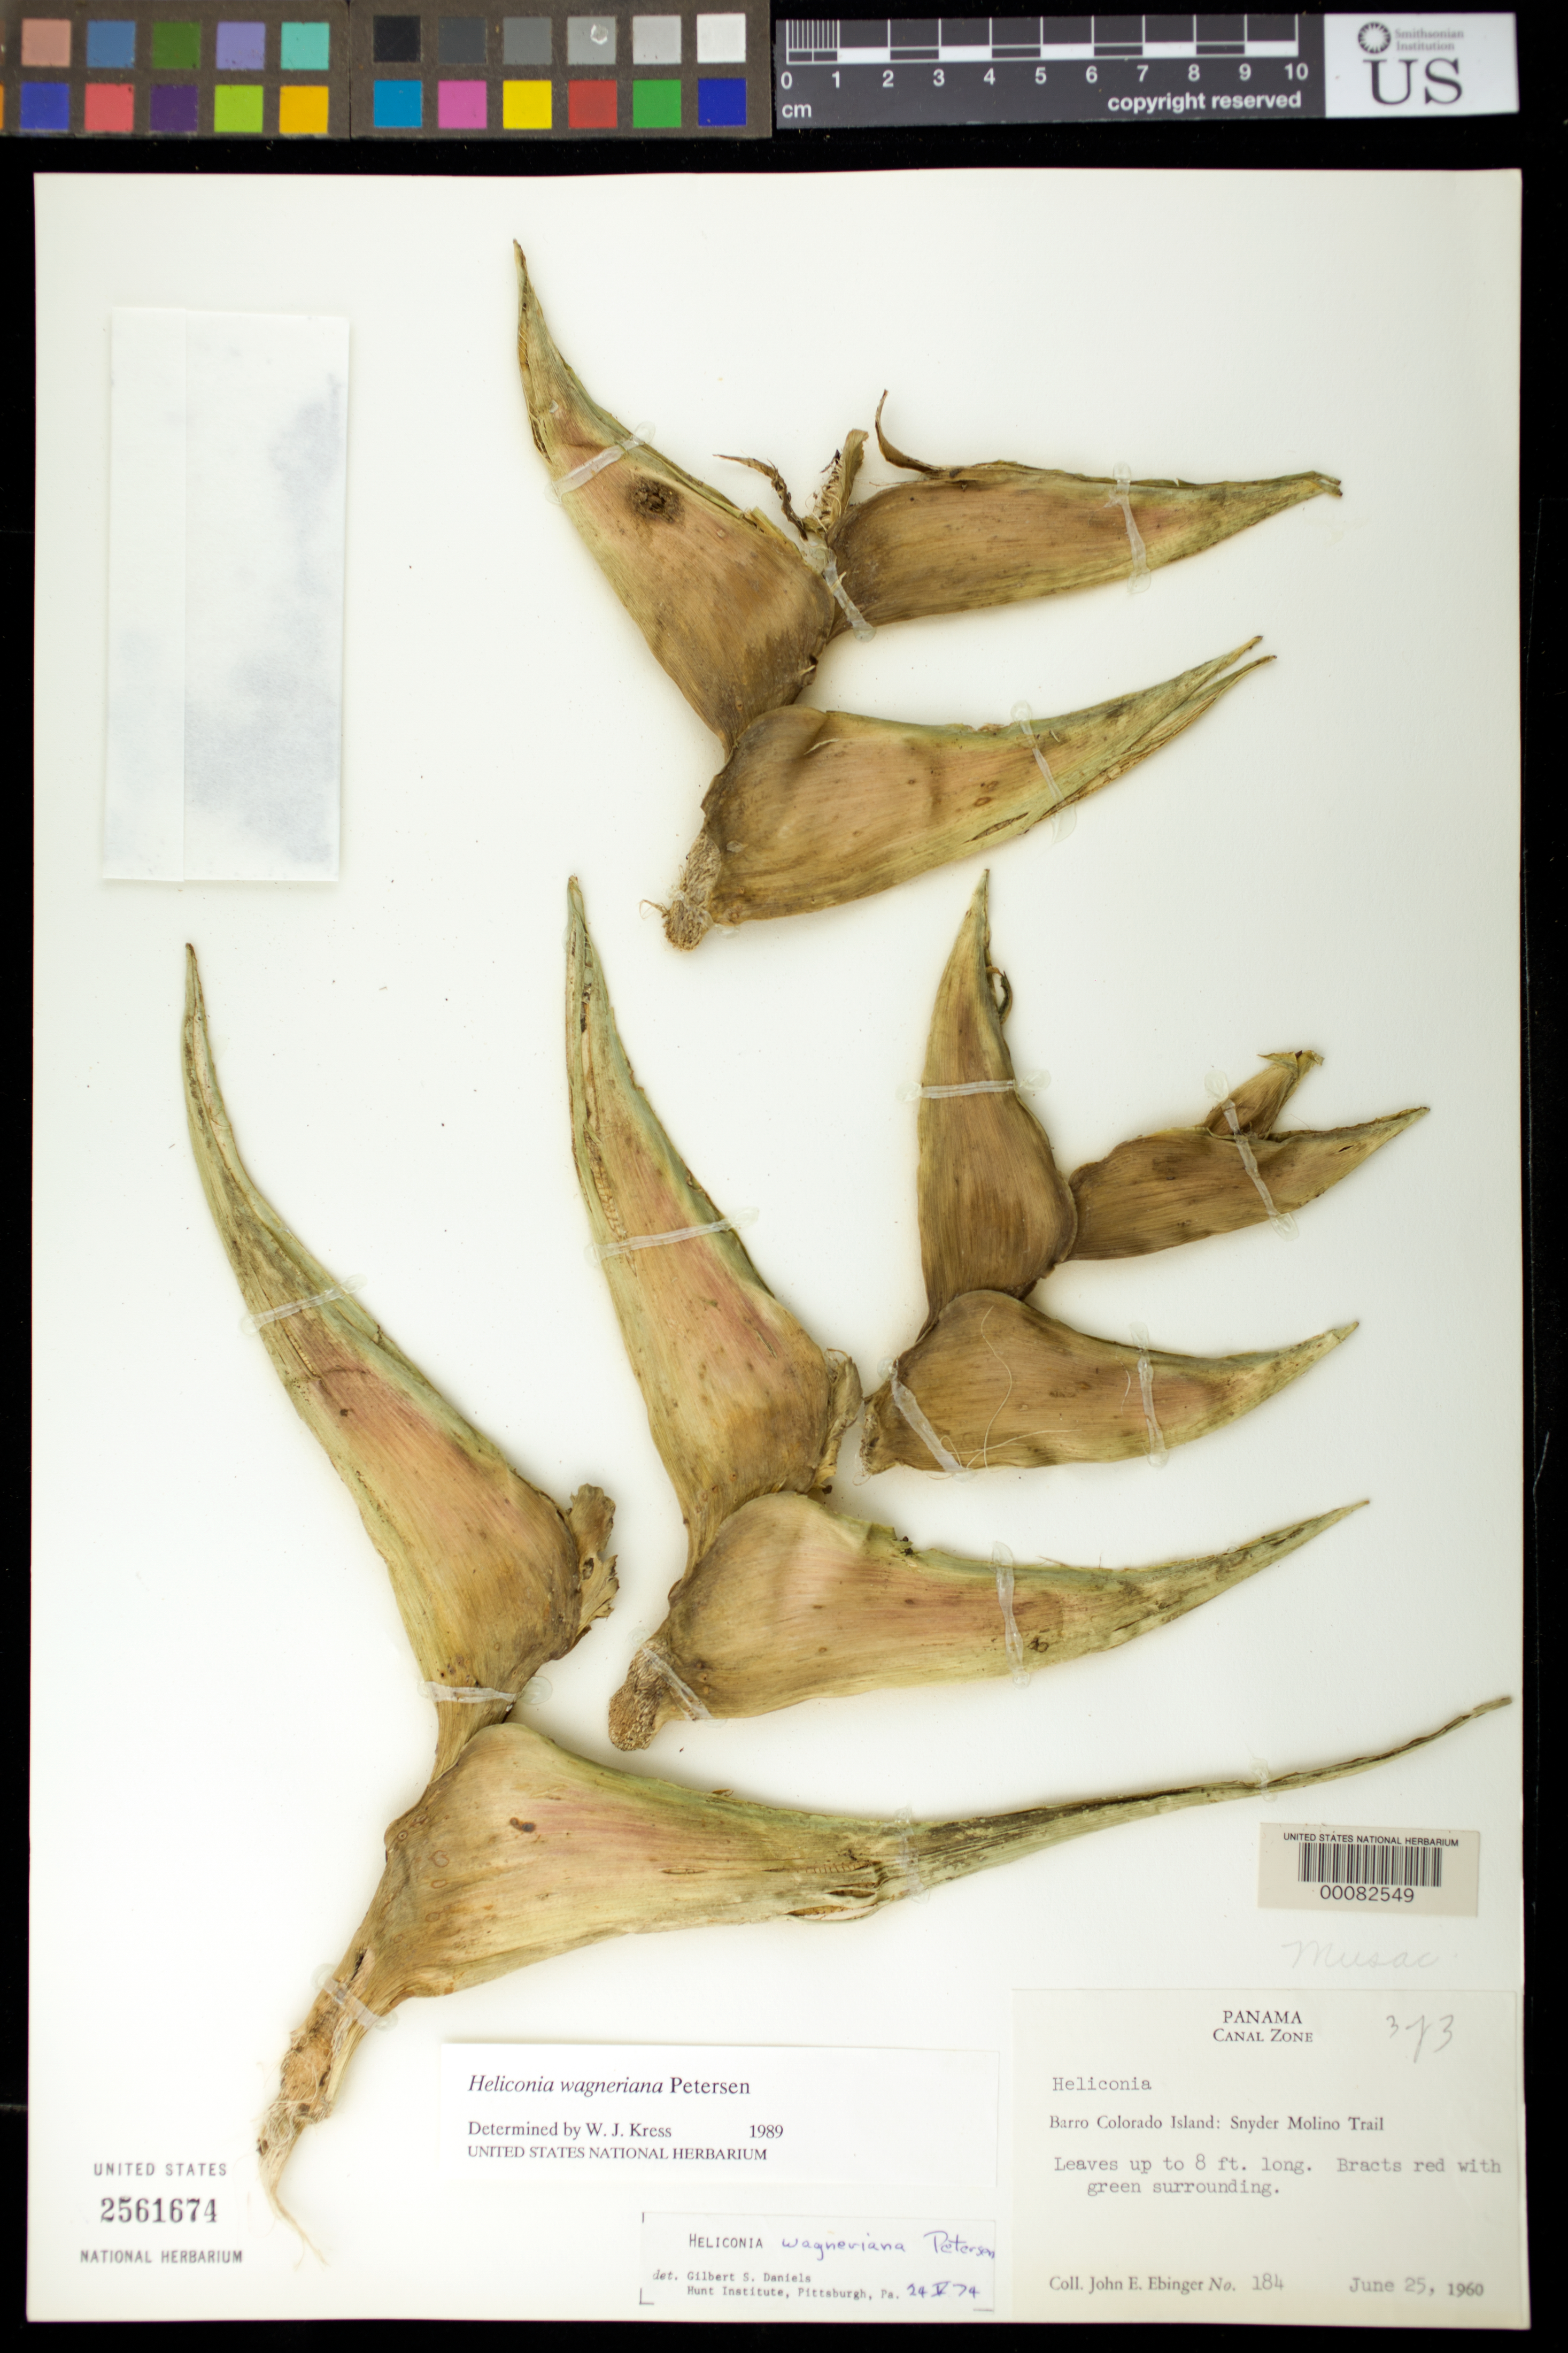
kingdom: Plantae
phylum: Tracheophyta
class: Liliopsida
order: Zingiberales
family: Heliconiaceae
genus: Heliconia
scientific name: Heliconia wagneriana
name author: Petersen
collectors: J. Ebinger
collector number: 184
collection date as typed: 25 Jun 1960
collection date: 1960-06-25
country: Panama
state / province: Panamá Oeste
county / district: Canal Zone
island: Barro Colorado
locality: Snyder Molino Trail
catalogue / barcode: US 2561674